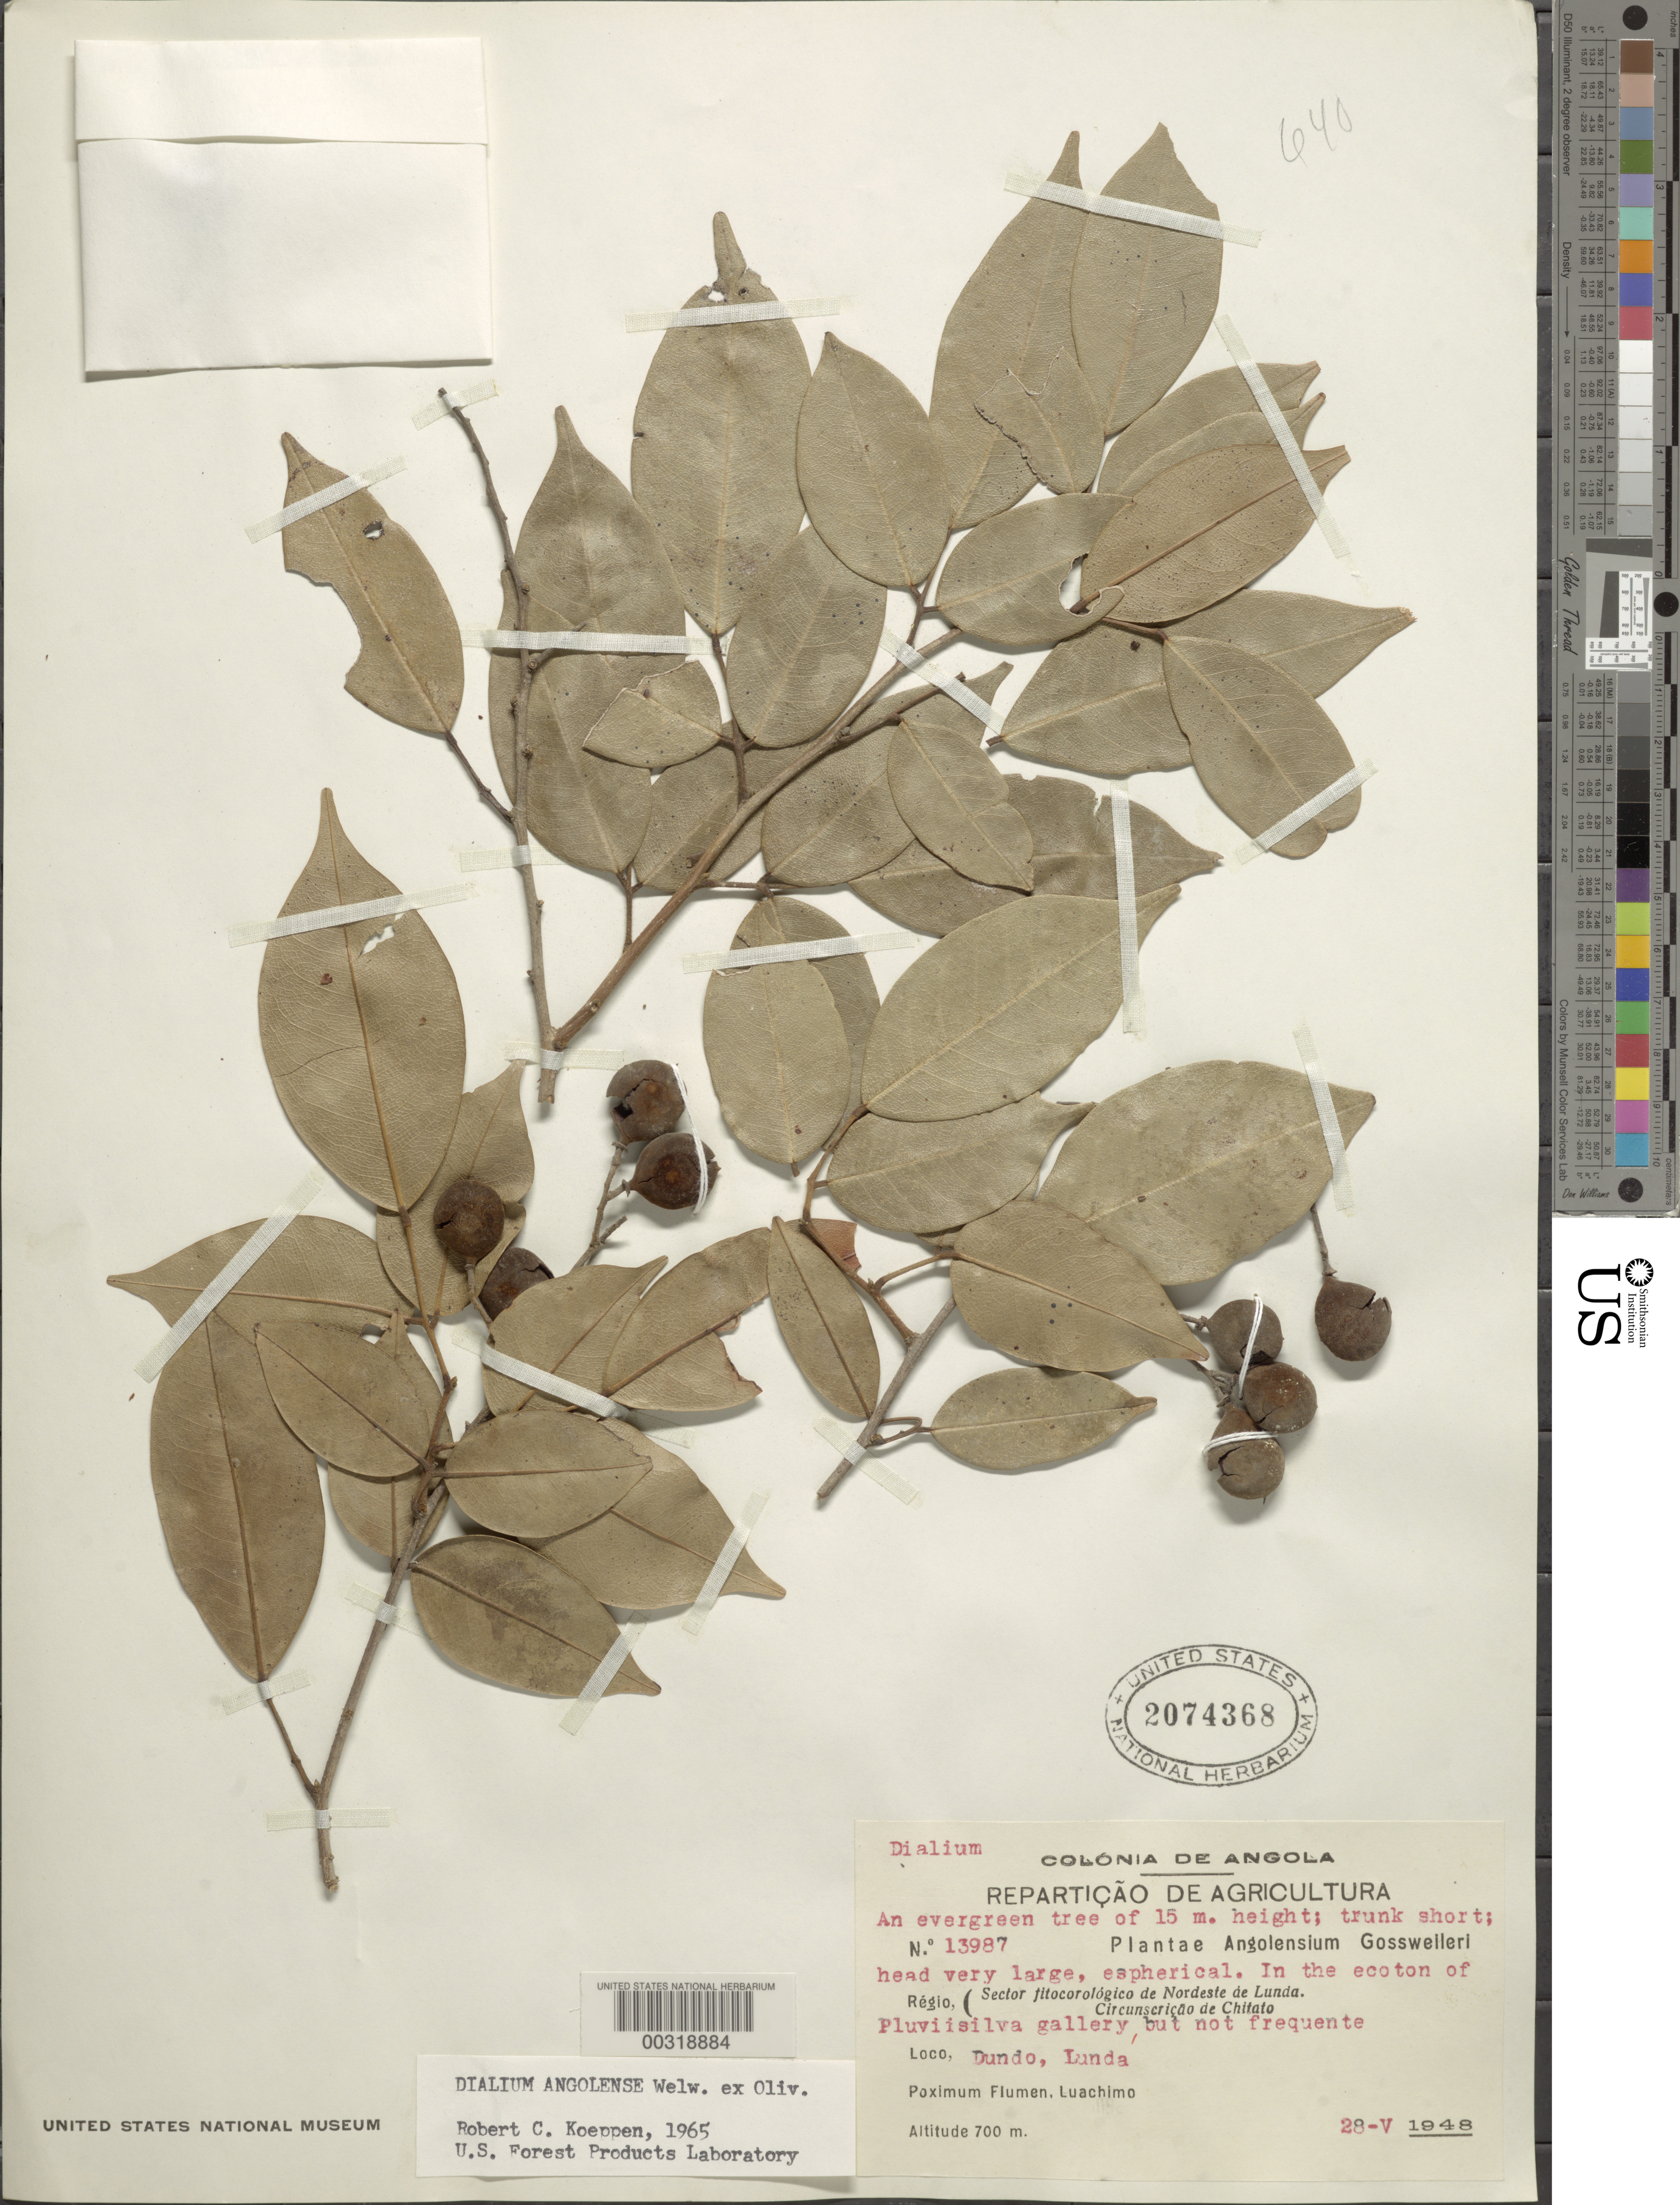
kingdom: Plantae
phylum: Tracheophyta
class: Magnoliopsida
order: Fabales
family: Fabaceae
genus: Dialium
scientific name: Dialium angolense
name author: Welw. ex Oliv.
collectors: F. Gossweiler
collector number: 13987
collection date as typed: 28 May 1948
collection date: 1948-05-28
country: Angola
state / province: Lunda Norte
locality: Dundo; nearest river Luachimo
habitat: Rain forest gallery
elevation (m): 700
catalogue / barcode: US 2074368